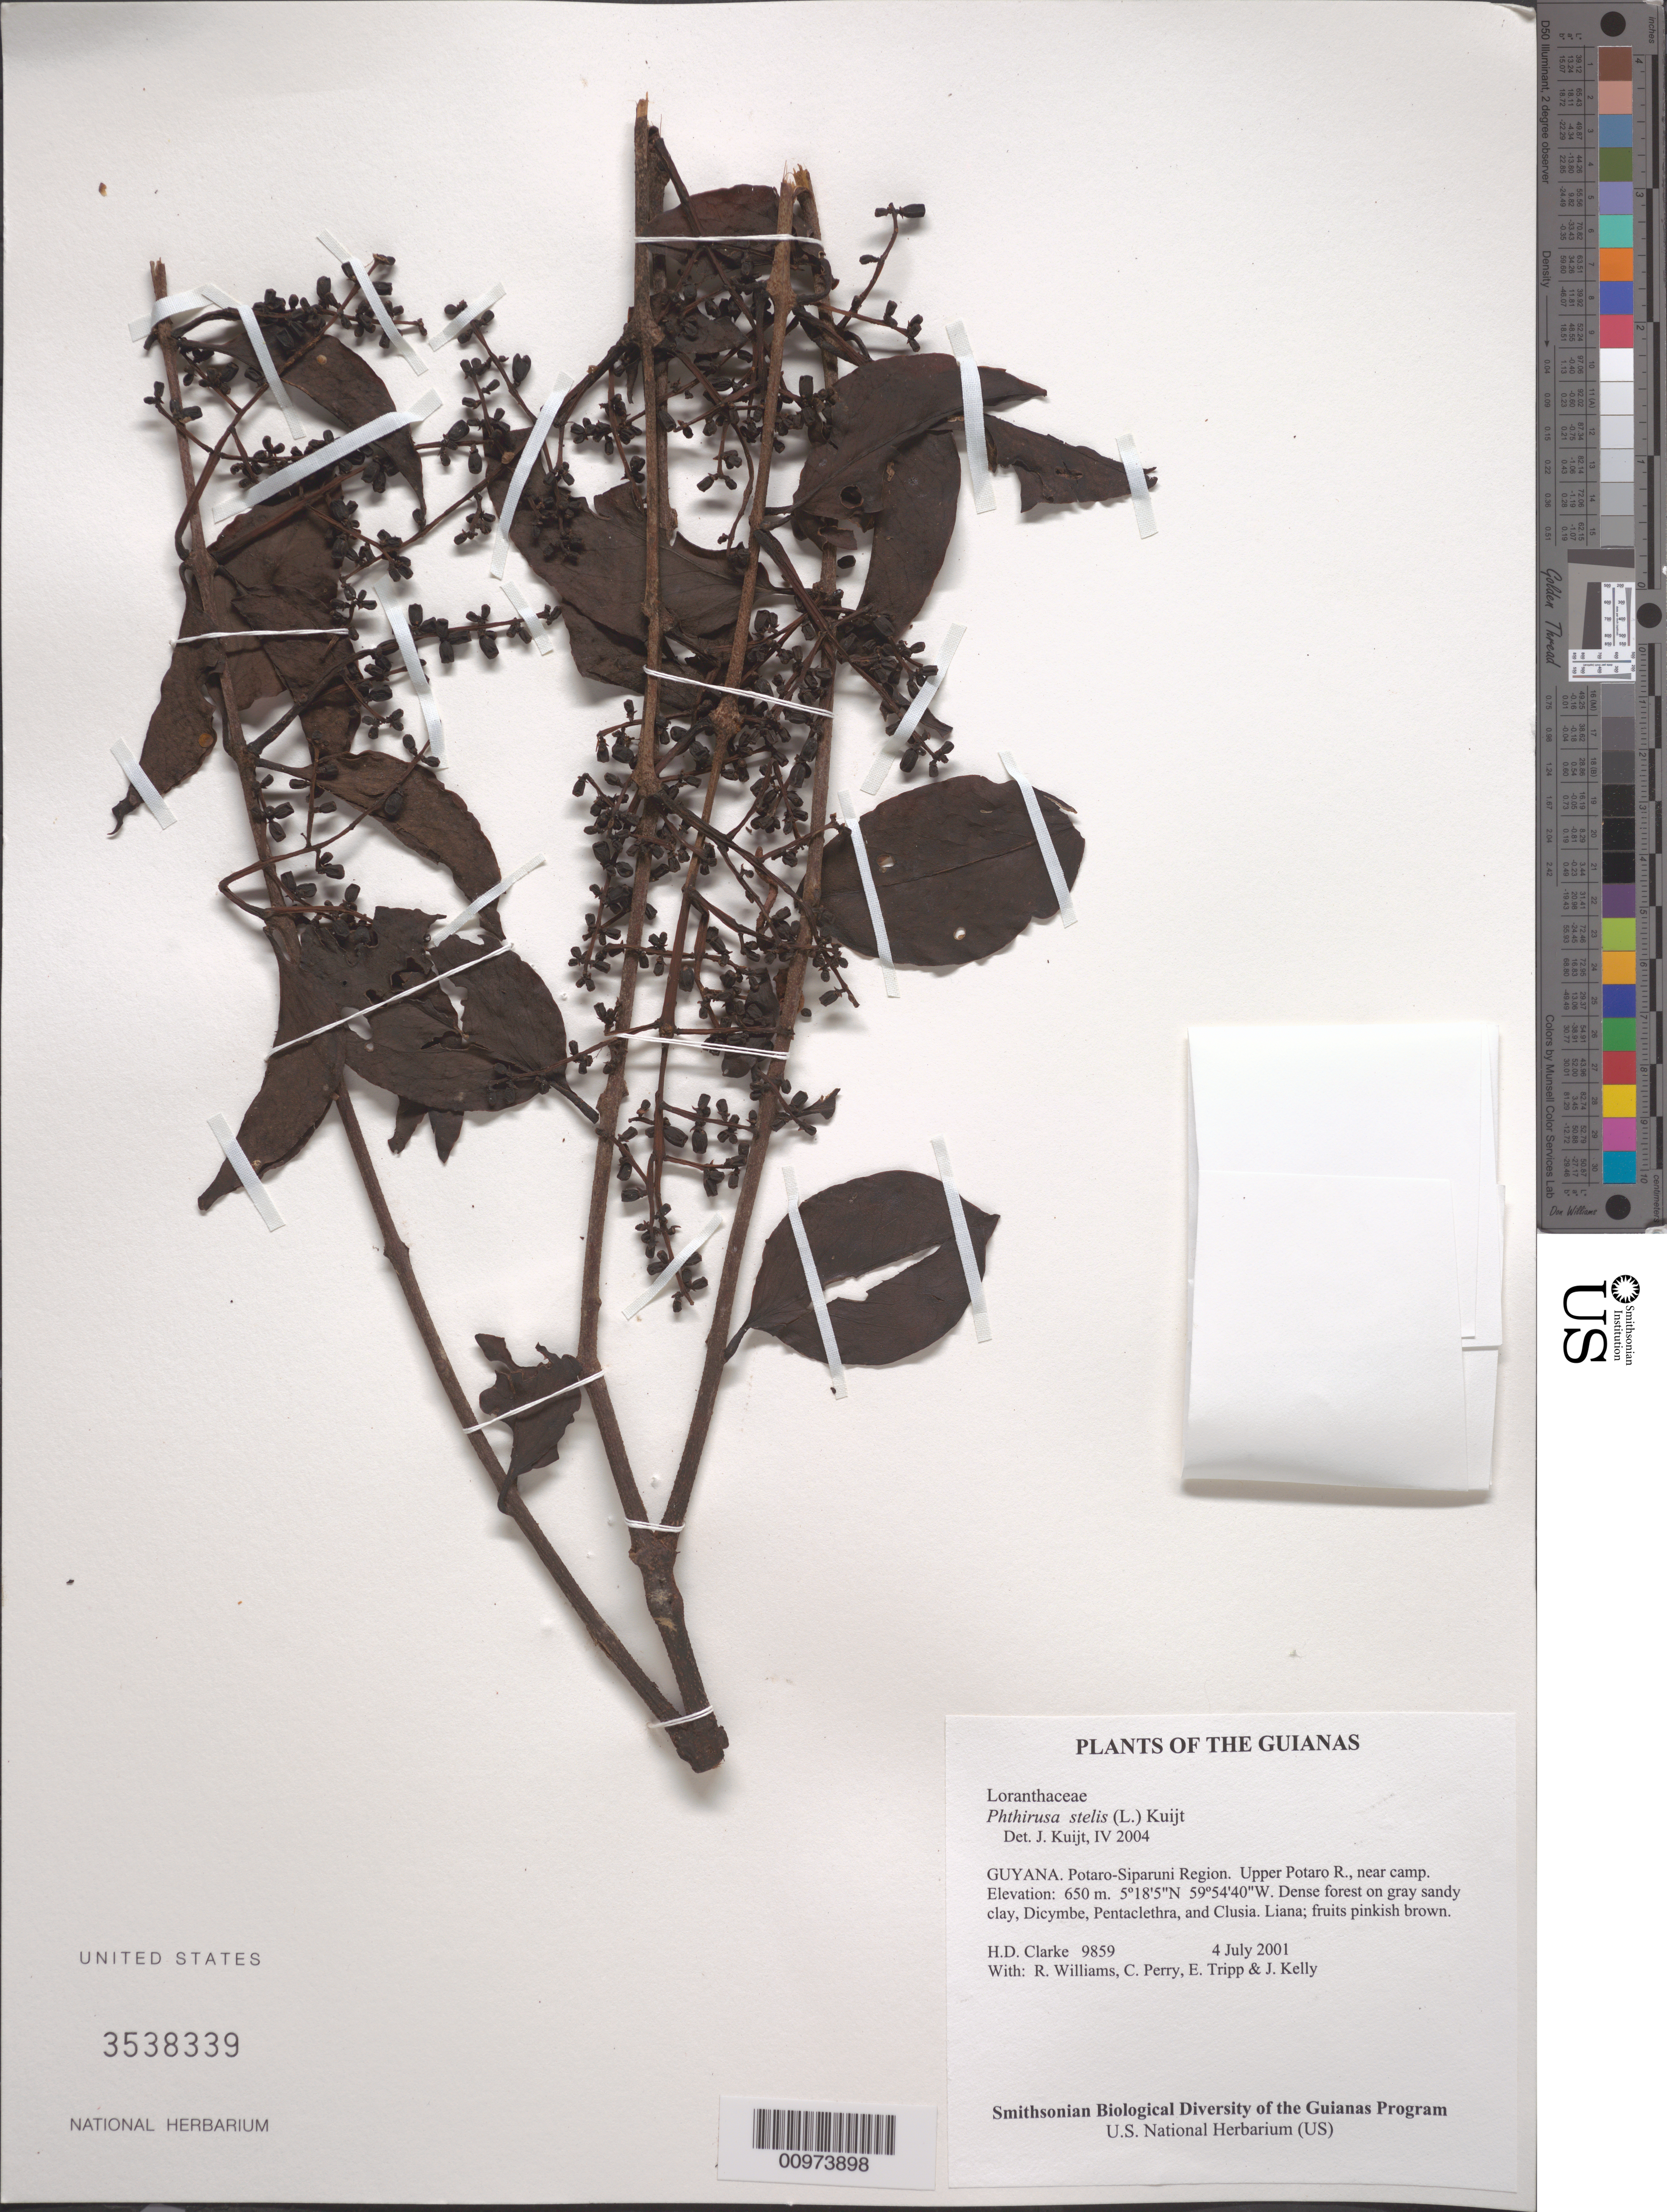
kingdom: Plantae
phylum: Tracheophyta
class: Magnoliopsida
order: Santalales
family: Loranthaceae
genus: Phthirusa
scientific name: Phthirusa stelis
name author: (L.) Kuijt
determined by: Kuijt, Job, (CANADA)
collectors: H. D. Clarke, R. Williams, C. Perry, E. Tripp & J. Kelly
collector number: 9859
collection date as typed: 4 July 2001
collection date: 2001-07-04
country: Guyana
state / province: Potaro-Siparuni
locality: Upper Potaro R., near camp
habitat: Dense forest on gray sandy clay, Dicymbe, Pentaclethra, and Clusia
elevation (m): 650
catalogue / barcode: US 3538339